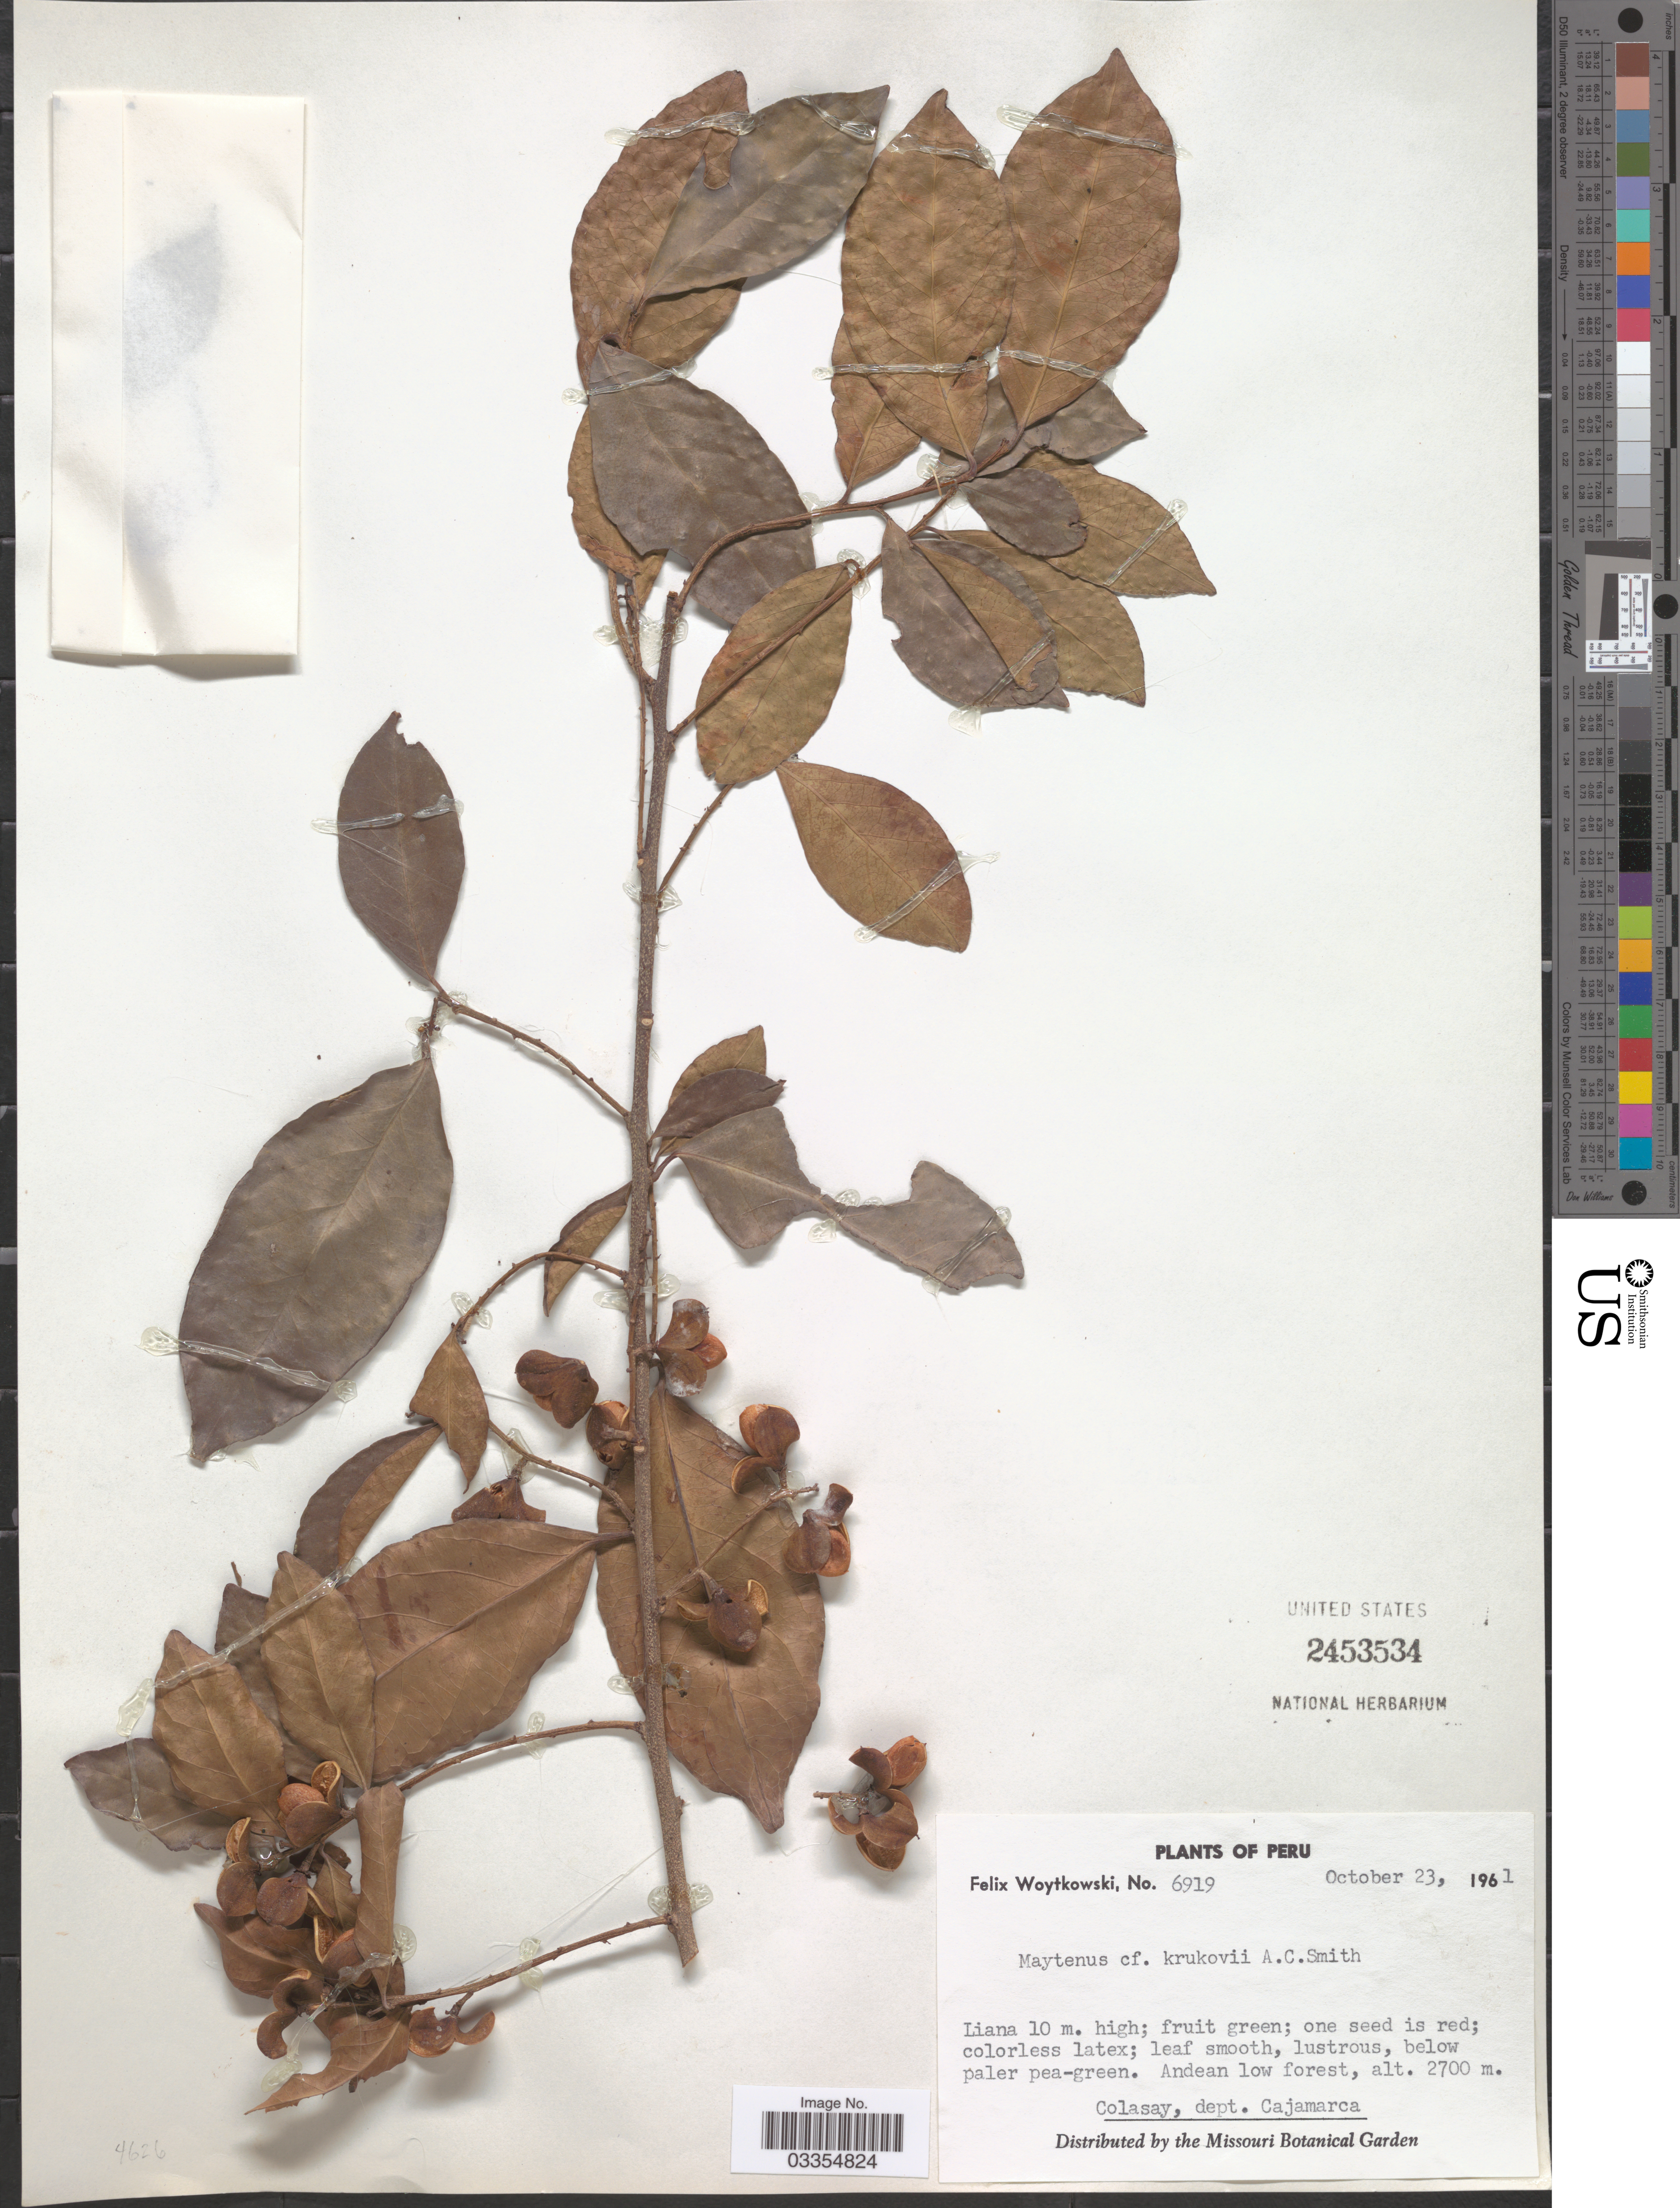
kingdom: Plantae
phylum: Tracheophyta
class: Magnoliopsida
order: Celastrales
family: Celastraceae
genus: Maytenus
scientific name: Maytenus krukovii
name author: A.C. Sm.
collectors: F. Woytkowski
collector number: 6919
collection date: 1961-10-23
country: Peru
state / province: Cajamarca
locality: Colasay, dept. Cajamarca.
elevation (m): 2700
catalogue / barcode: US 2453534